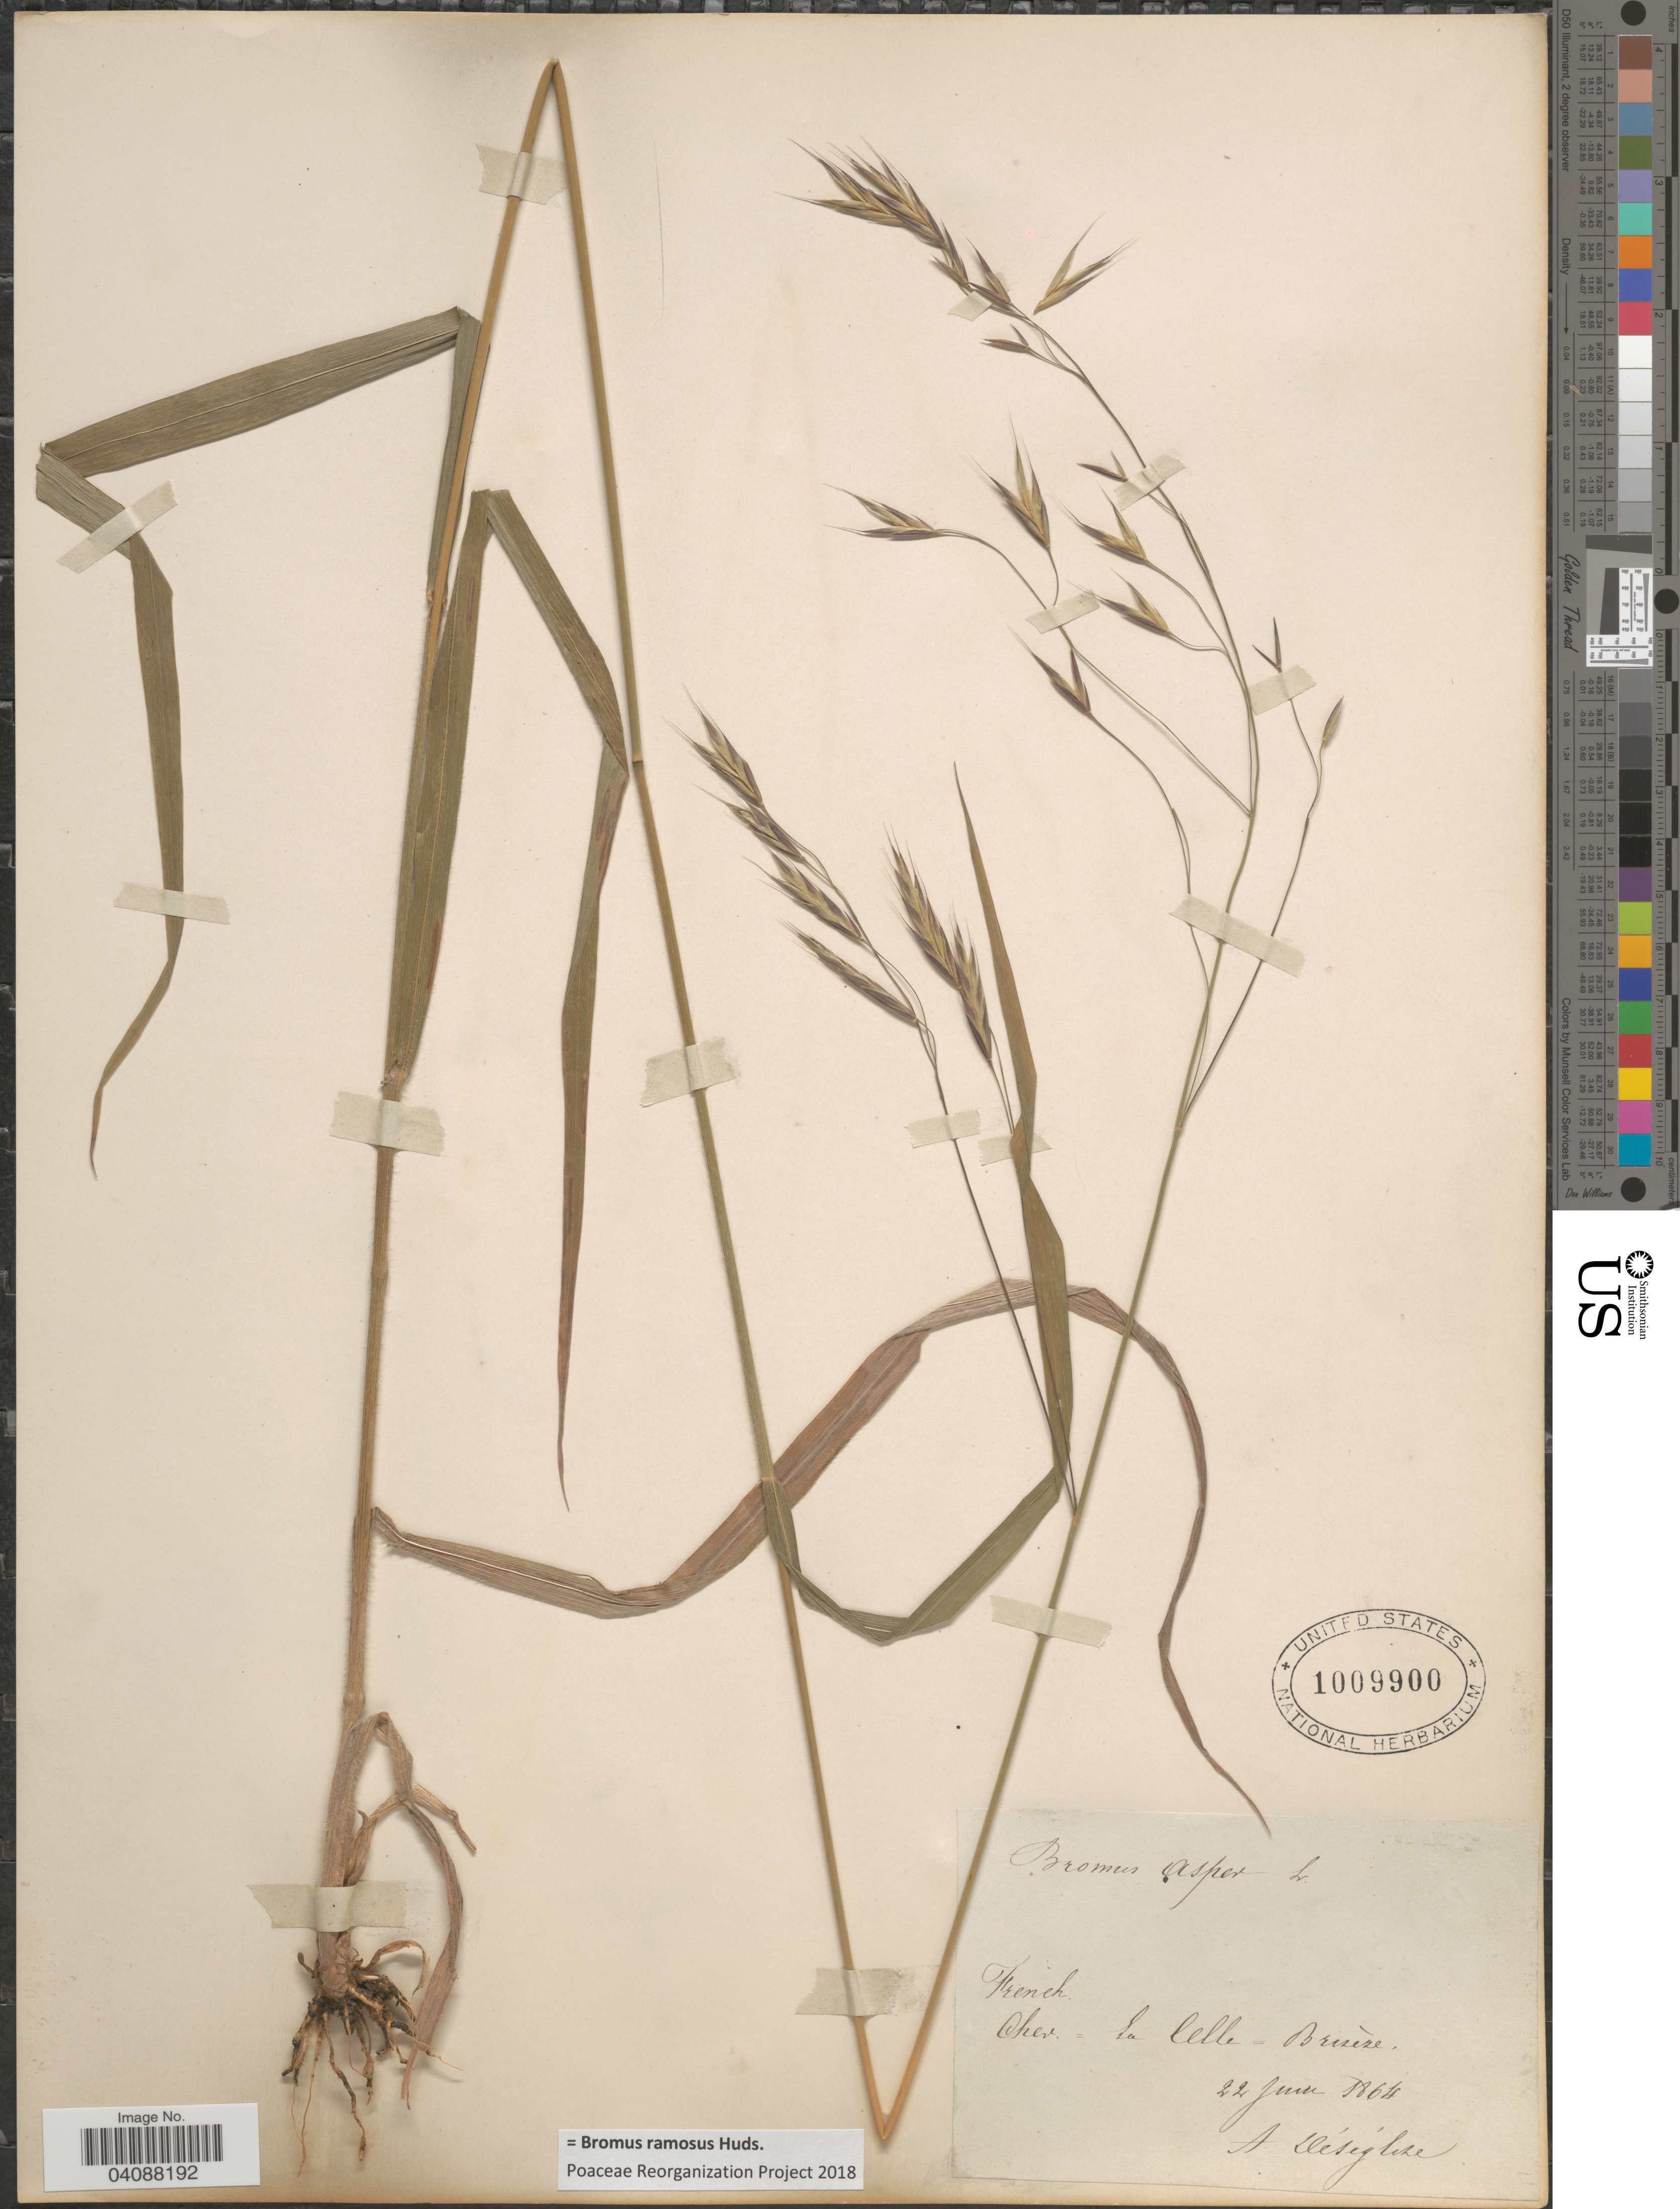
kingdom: Plantae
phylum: Tracheophyta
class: Liliopsida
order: Poales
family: Poaceae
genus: Bromus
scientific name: Bromus ramosus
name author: Huds.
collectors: A. Deseglise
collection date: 1864-06-22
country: France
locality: French. Cher: La Celle-Brisère.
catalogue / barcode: US 1009900